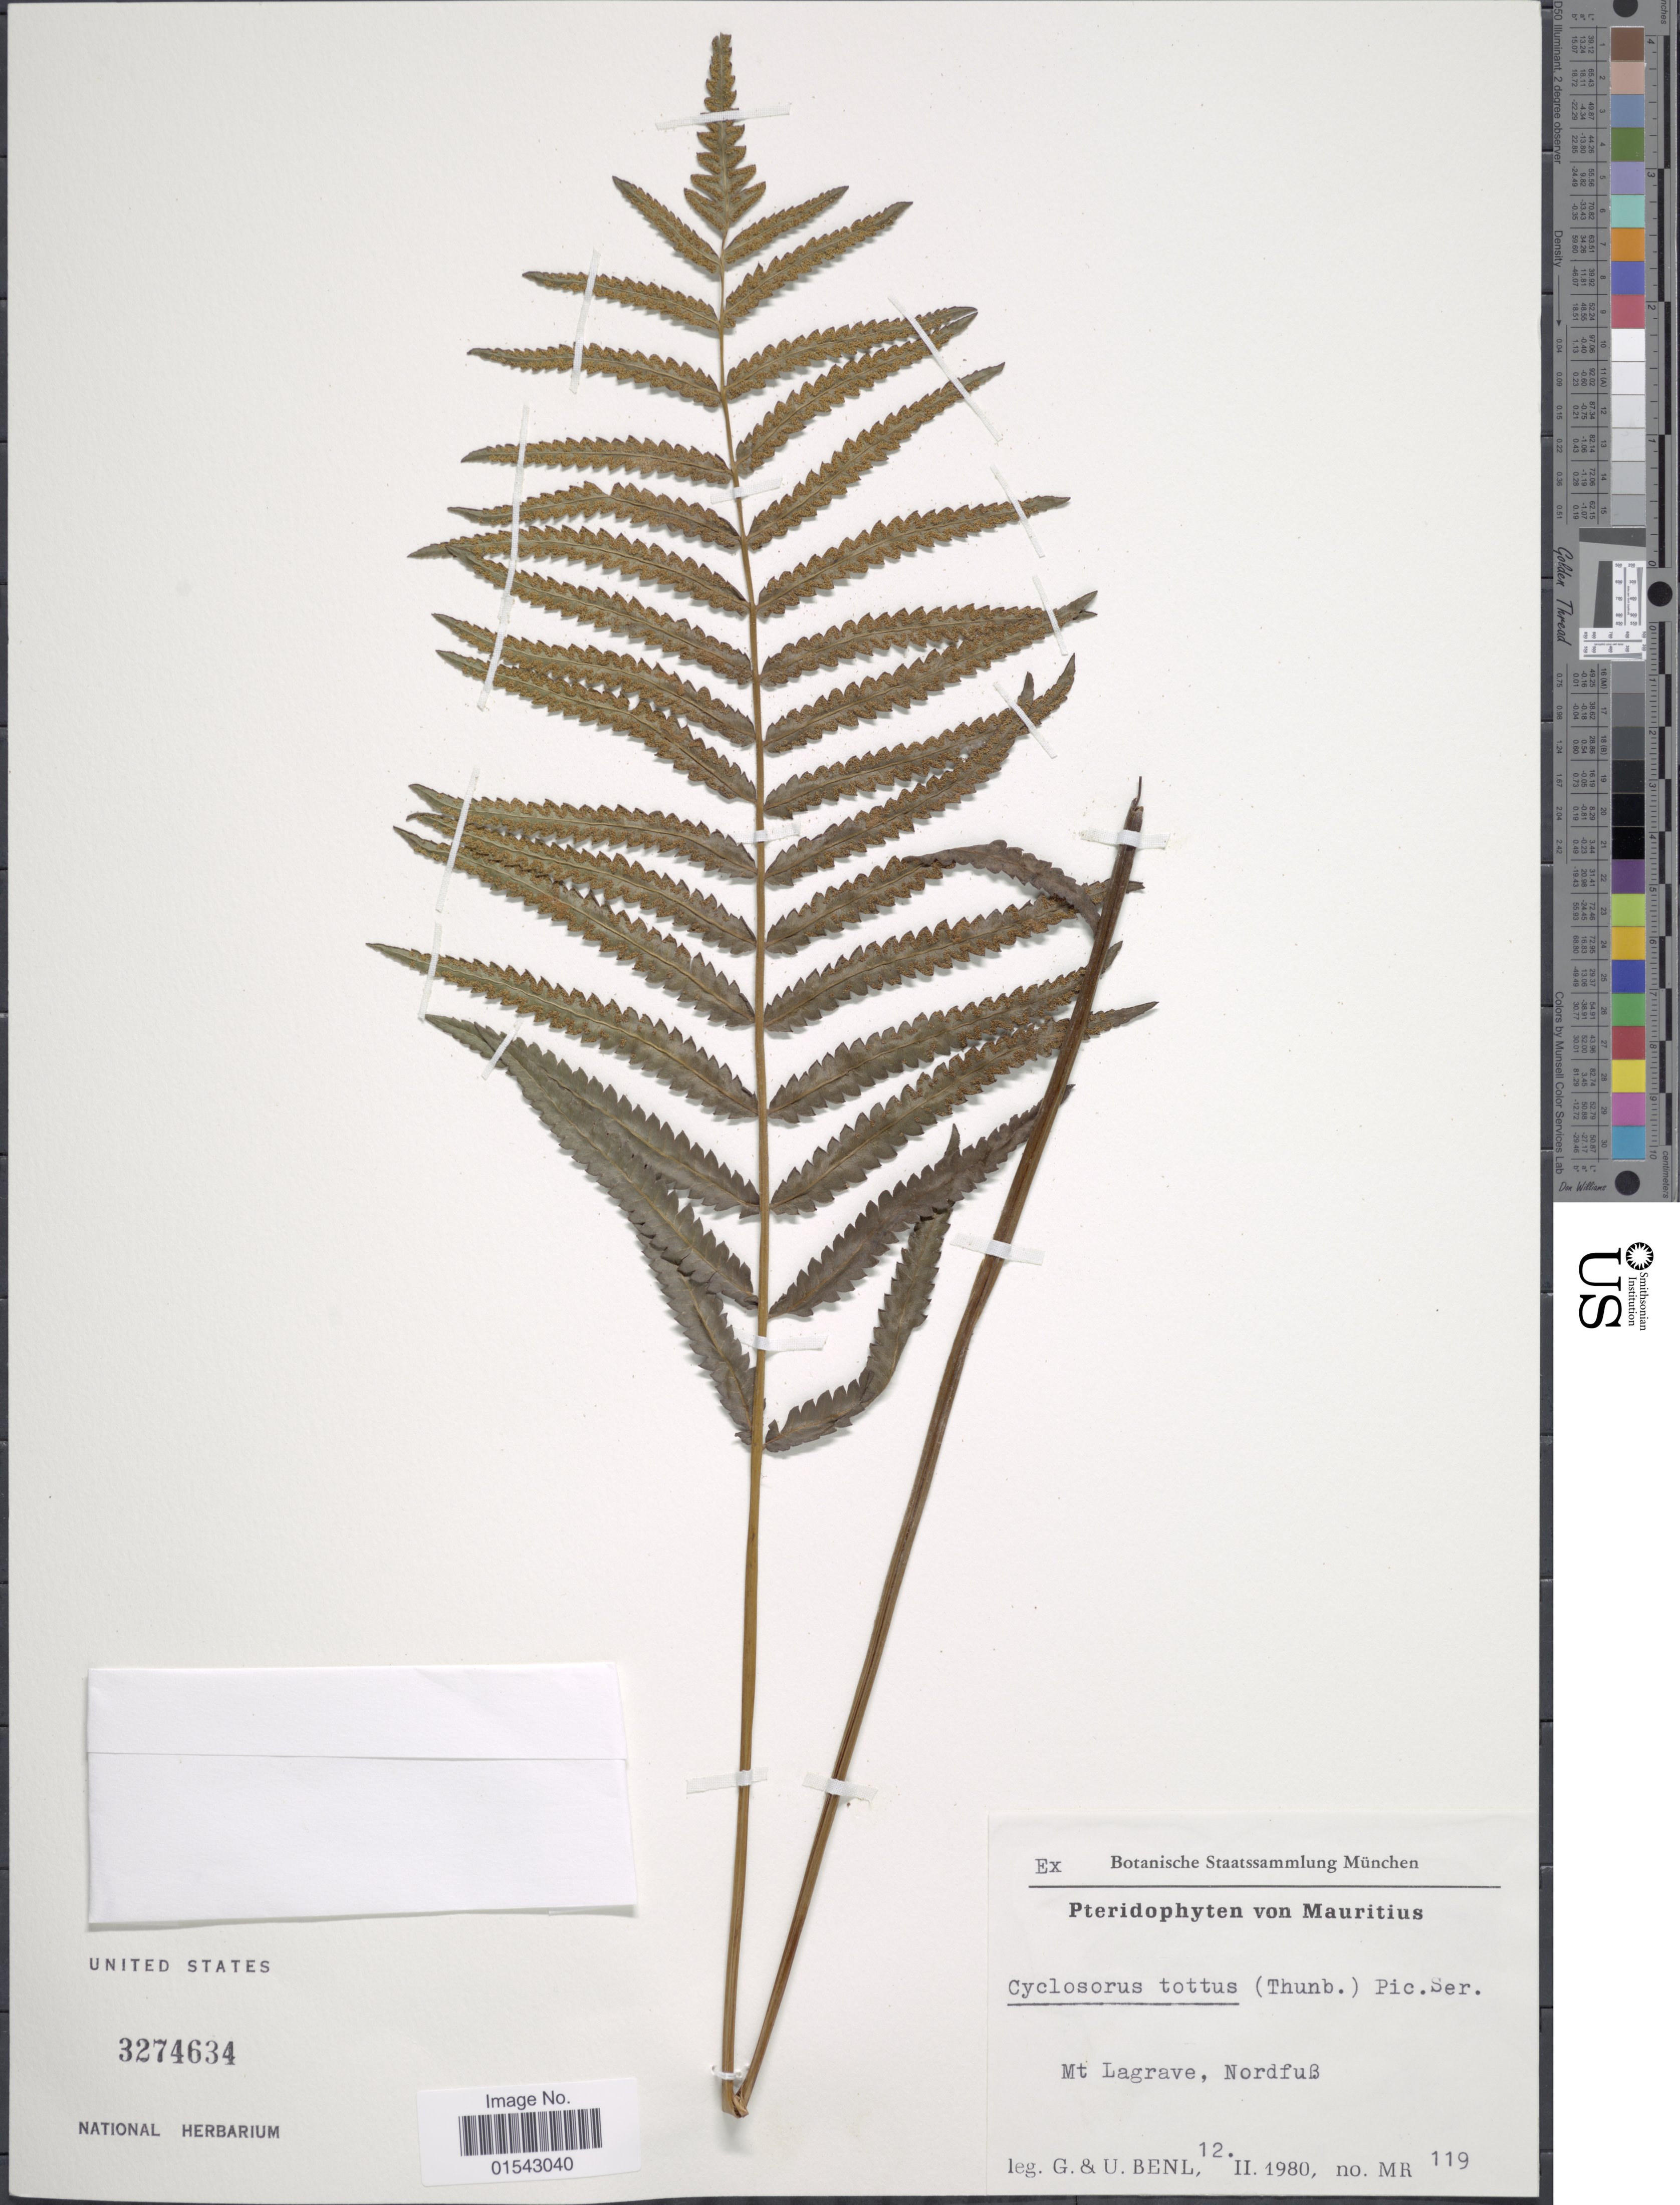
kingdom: Plantae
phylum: Tracheophyta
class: Polypodiopsida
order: Polypodiales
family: Thelypteridaceae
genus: Cyclosorus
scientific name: Cyclosorus interruptus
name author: (Willd.) H. Itô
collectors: G. Benl & U. Benl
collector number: MR119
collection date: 1980-02-12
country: Mauritius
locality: Mauritius, Mt Lagrave, Nordfube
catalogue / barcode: US 3274634